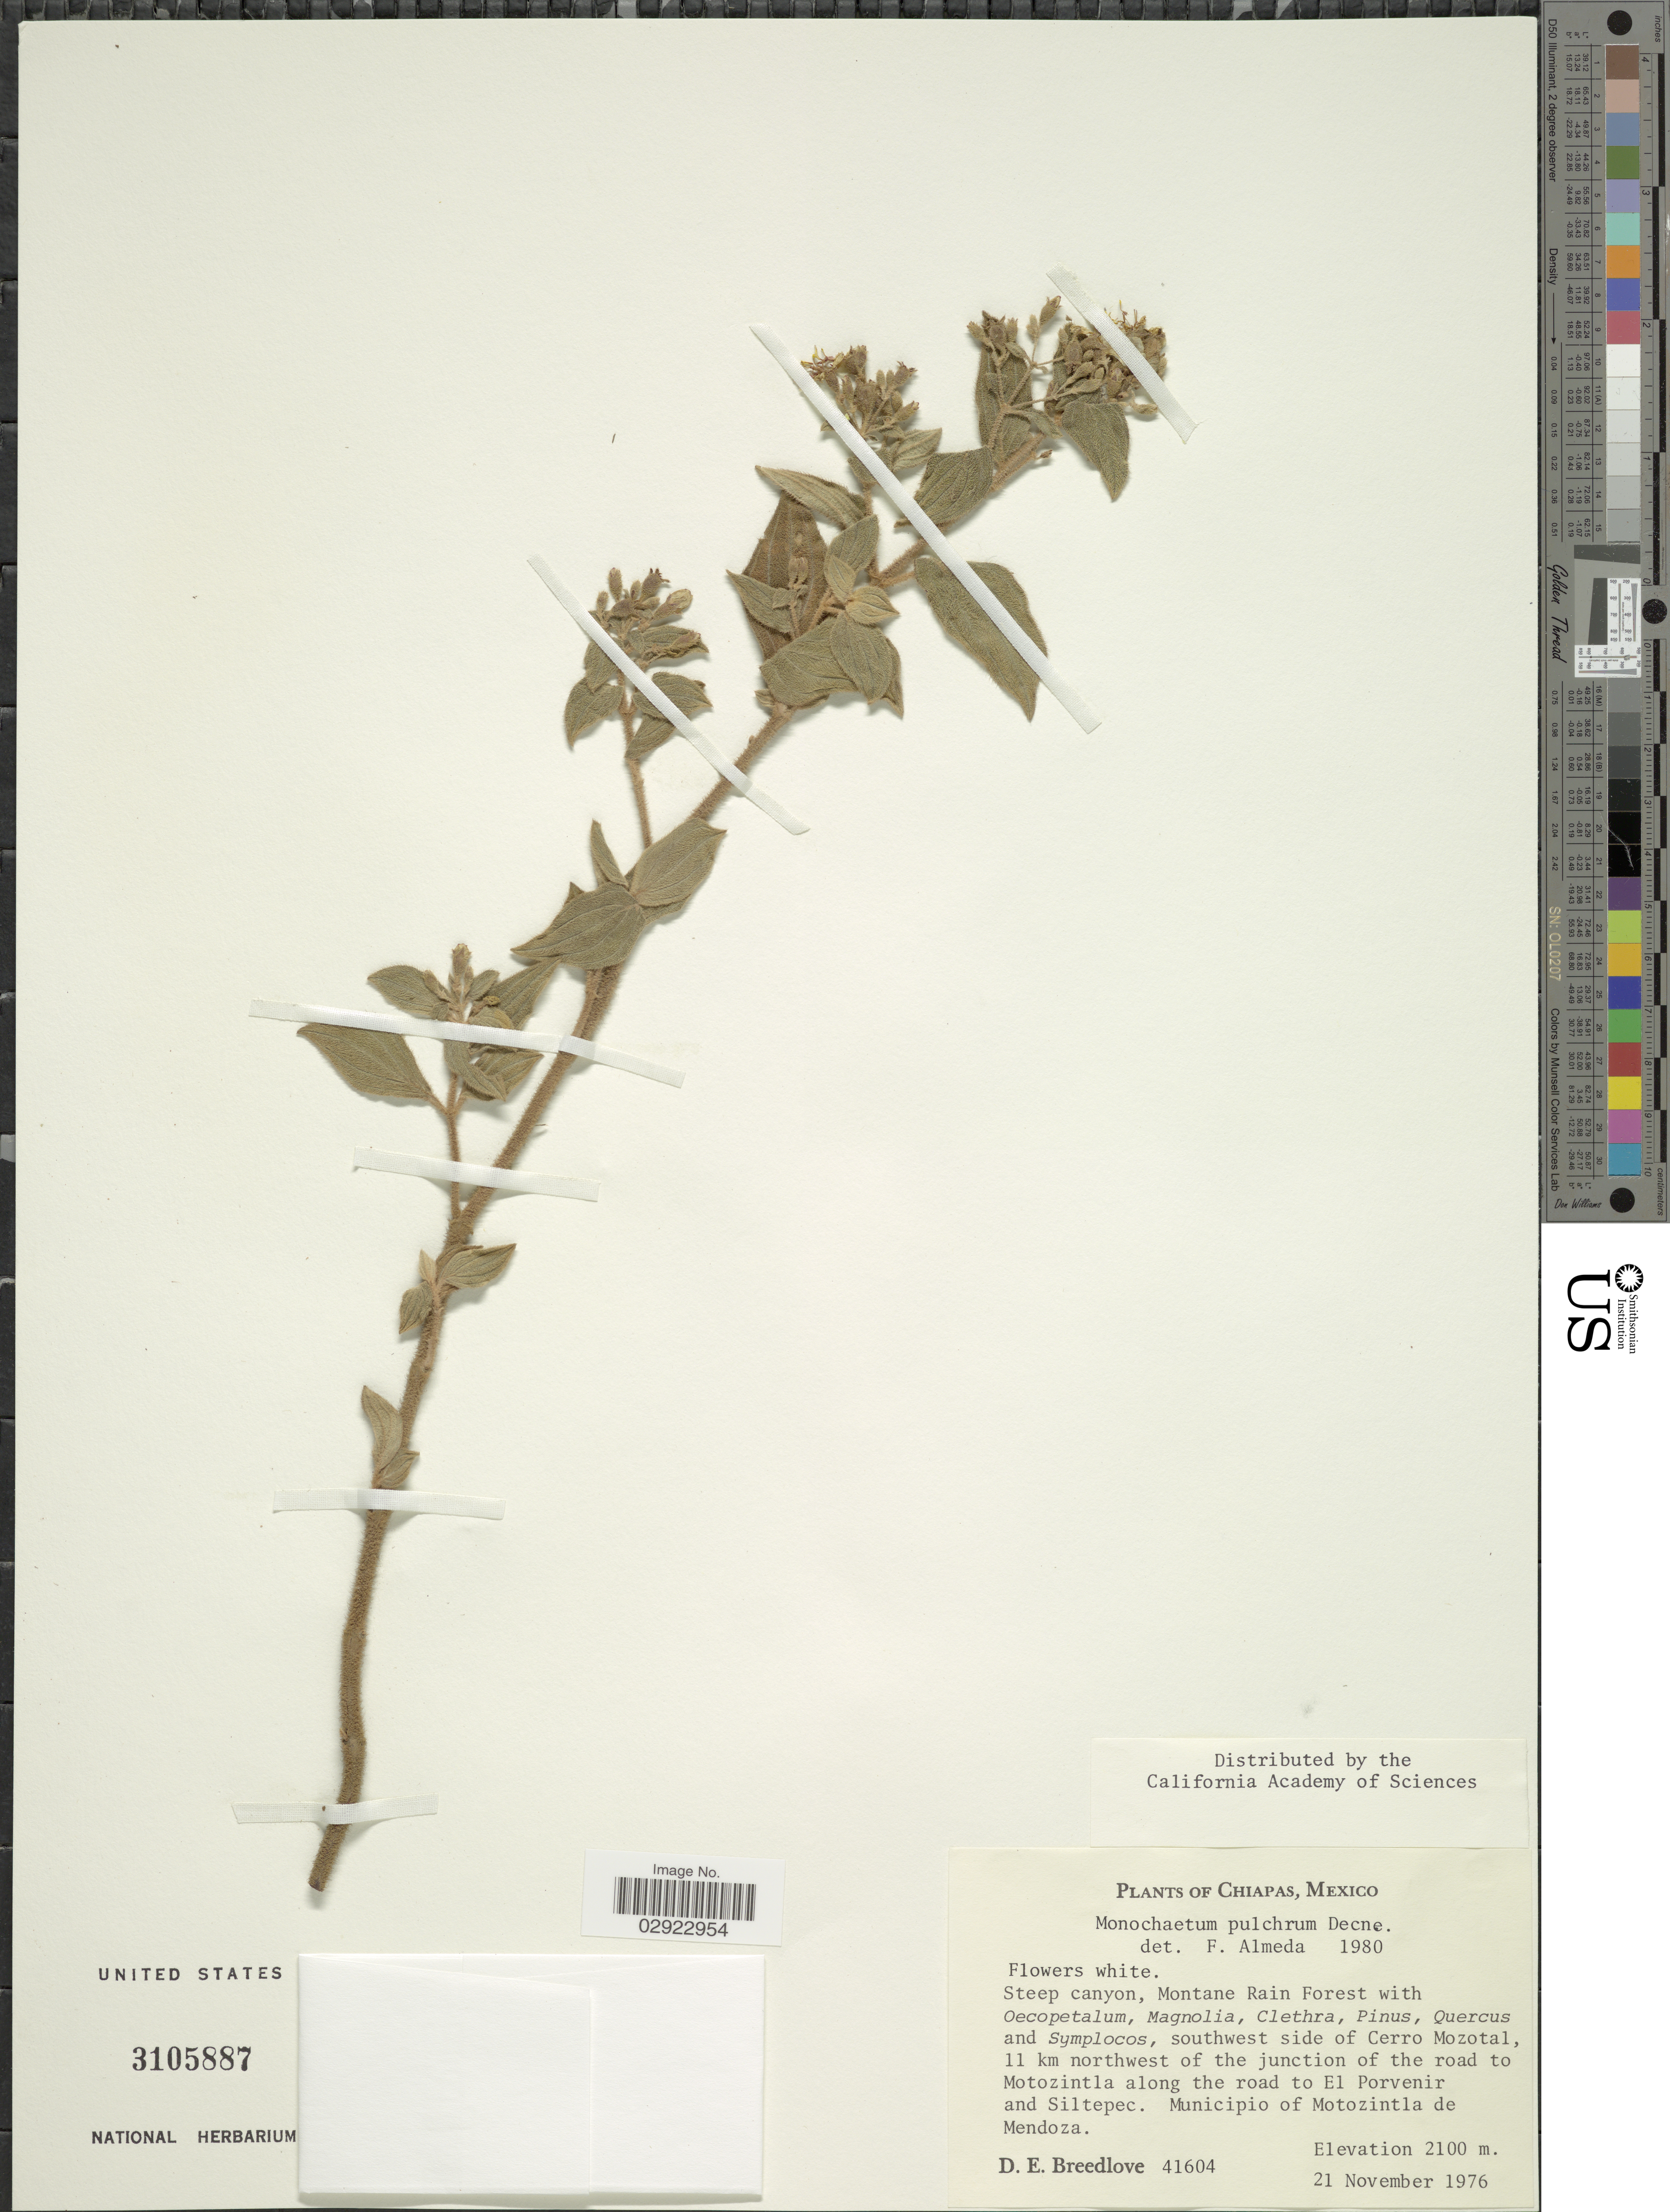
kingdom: Plantae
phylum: Tracheophyta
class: Magnoliopsida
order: Myrtales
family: Melastomataceae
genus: Monochaetum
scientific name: Monochaetum pulchrum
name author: Decne.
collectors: D. E. Breedlove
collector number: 41604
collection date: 1976-11-21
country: Mexico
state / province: Chiapas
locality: Southwest side of Cerro Mozotal, 11 km northwest of the junction of the road to Motozintla along the road to El Porvenir and Siltepec. Municipio of Motozintla de Mendoza.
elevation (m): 2100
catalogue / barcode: US 3105887